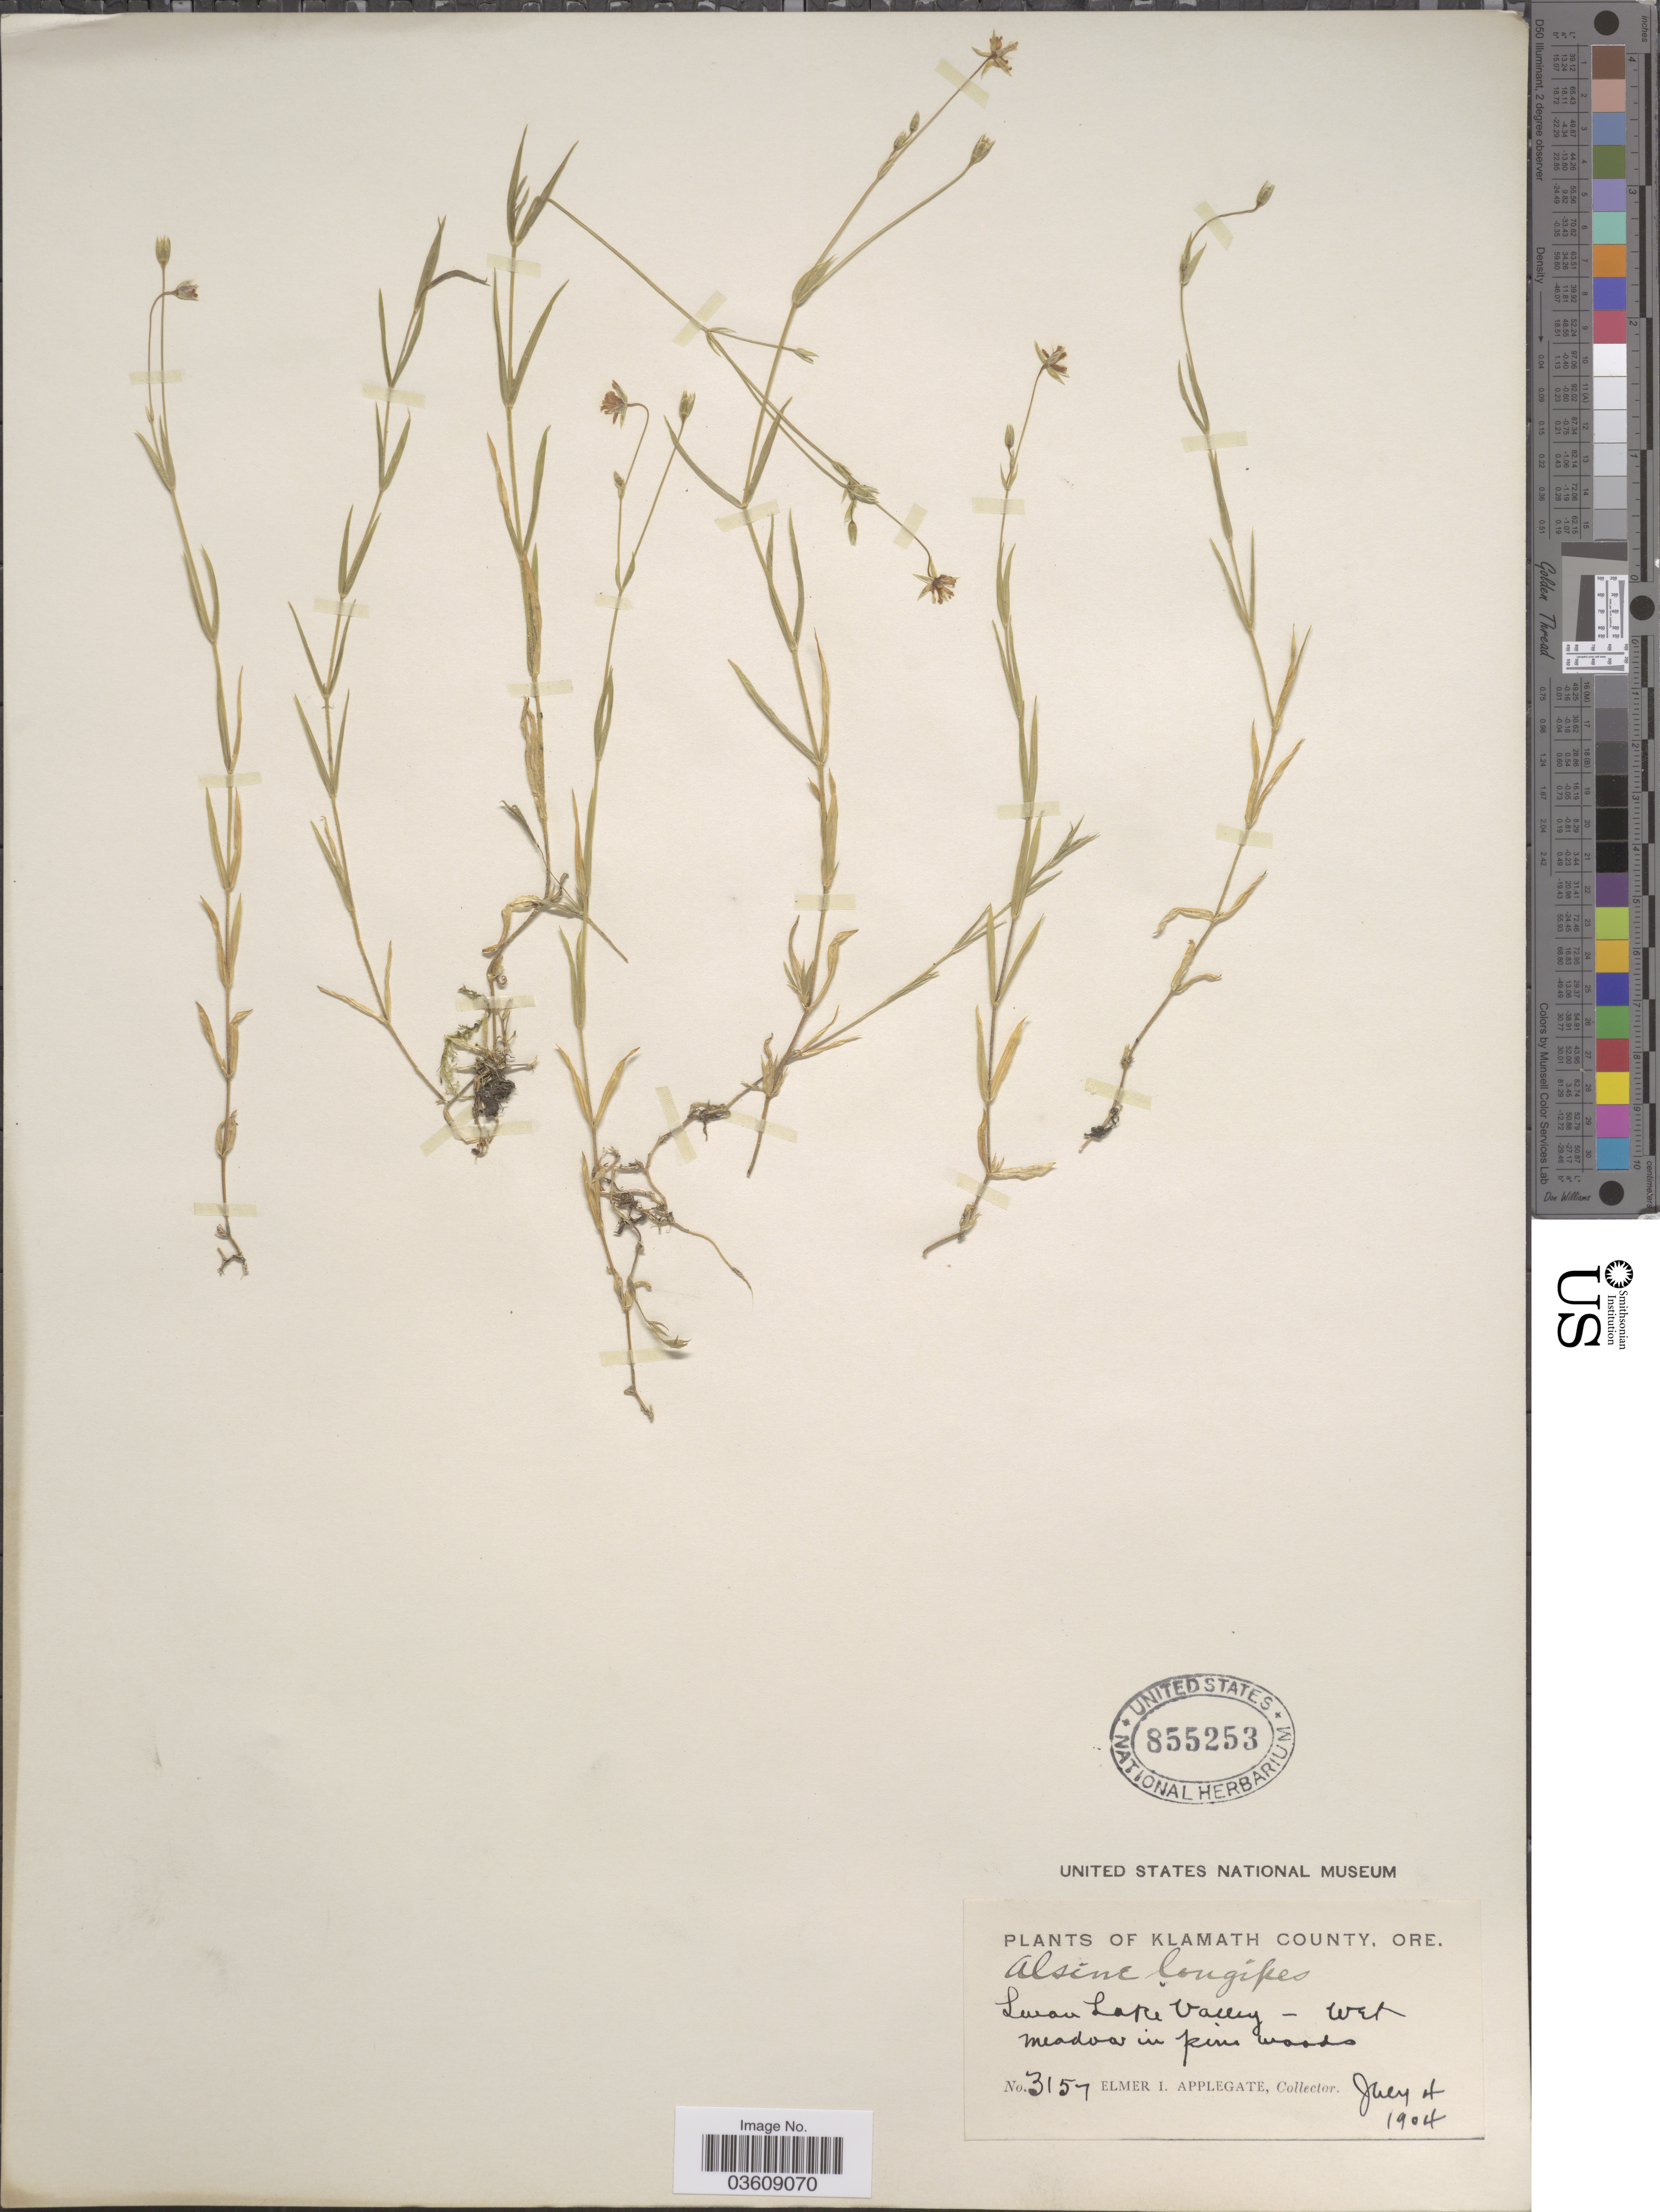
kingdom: Plantae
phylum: Tracheophyta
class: Magnoliopsida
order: Caryophyllales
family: Caryophyllaceae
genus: Stellaria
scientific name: Stellaria longipes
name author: Goldie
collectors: E. I. Applegate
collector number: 3157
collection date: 1904-07-04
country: United States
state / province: Oregon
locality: Klamath County. Swan Lake Valley.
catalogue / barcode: US 855253